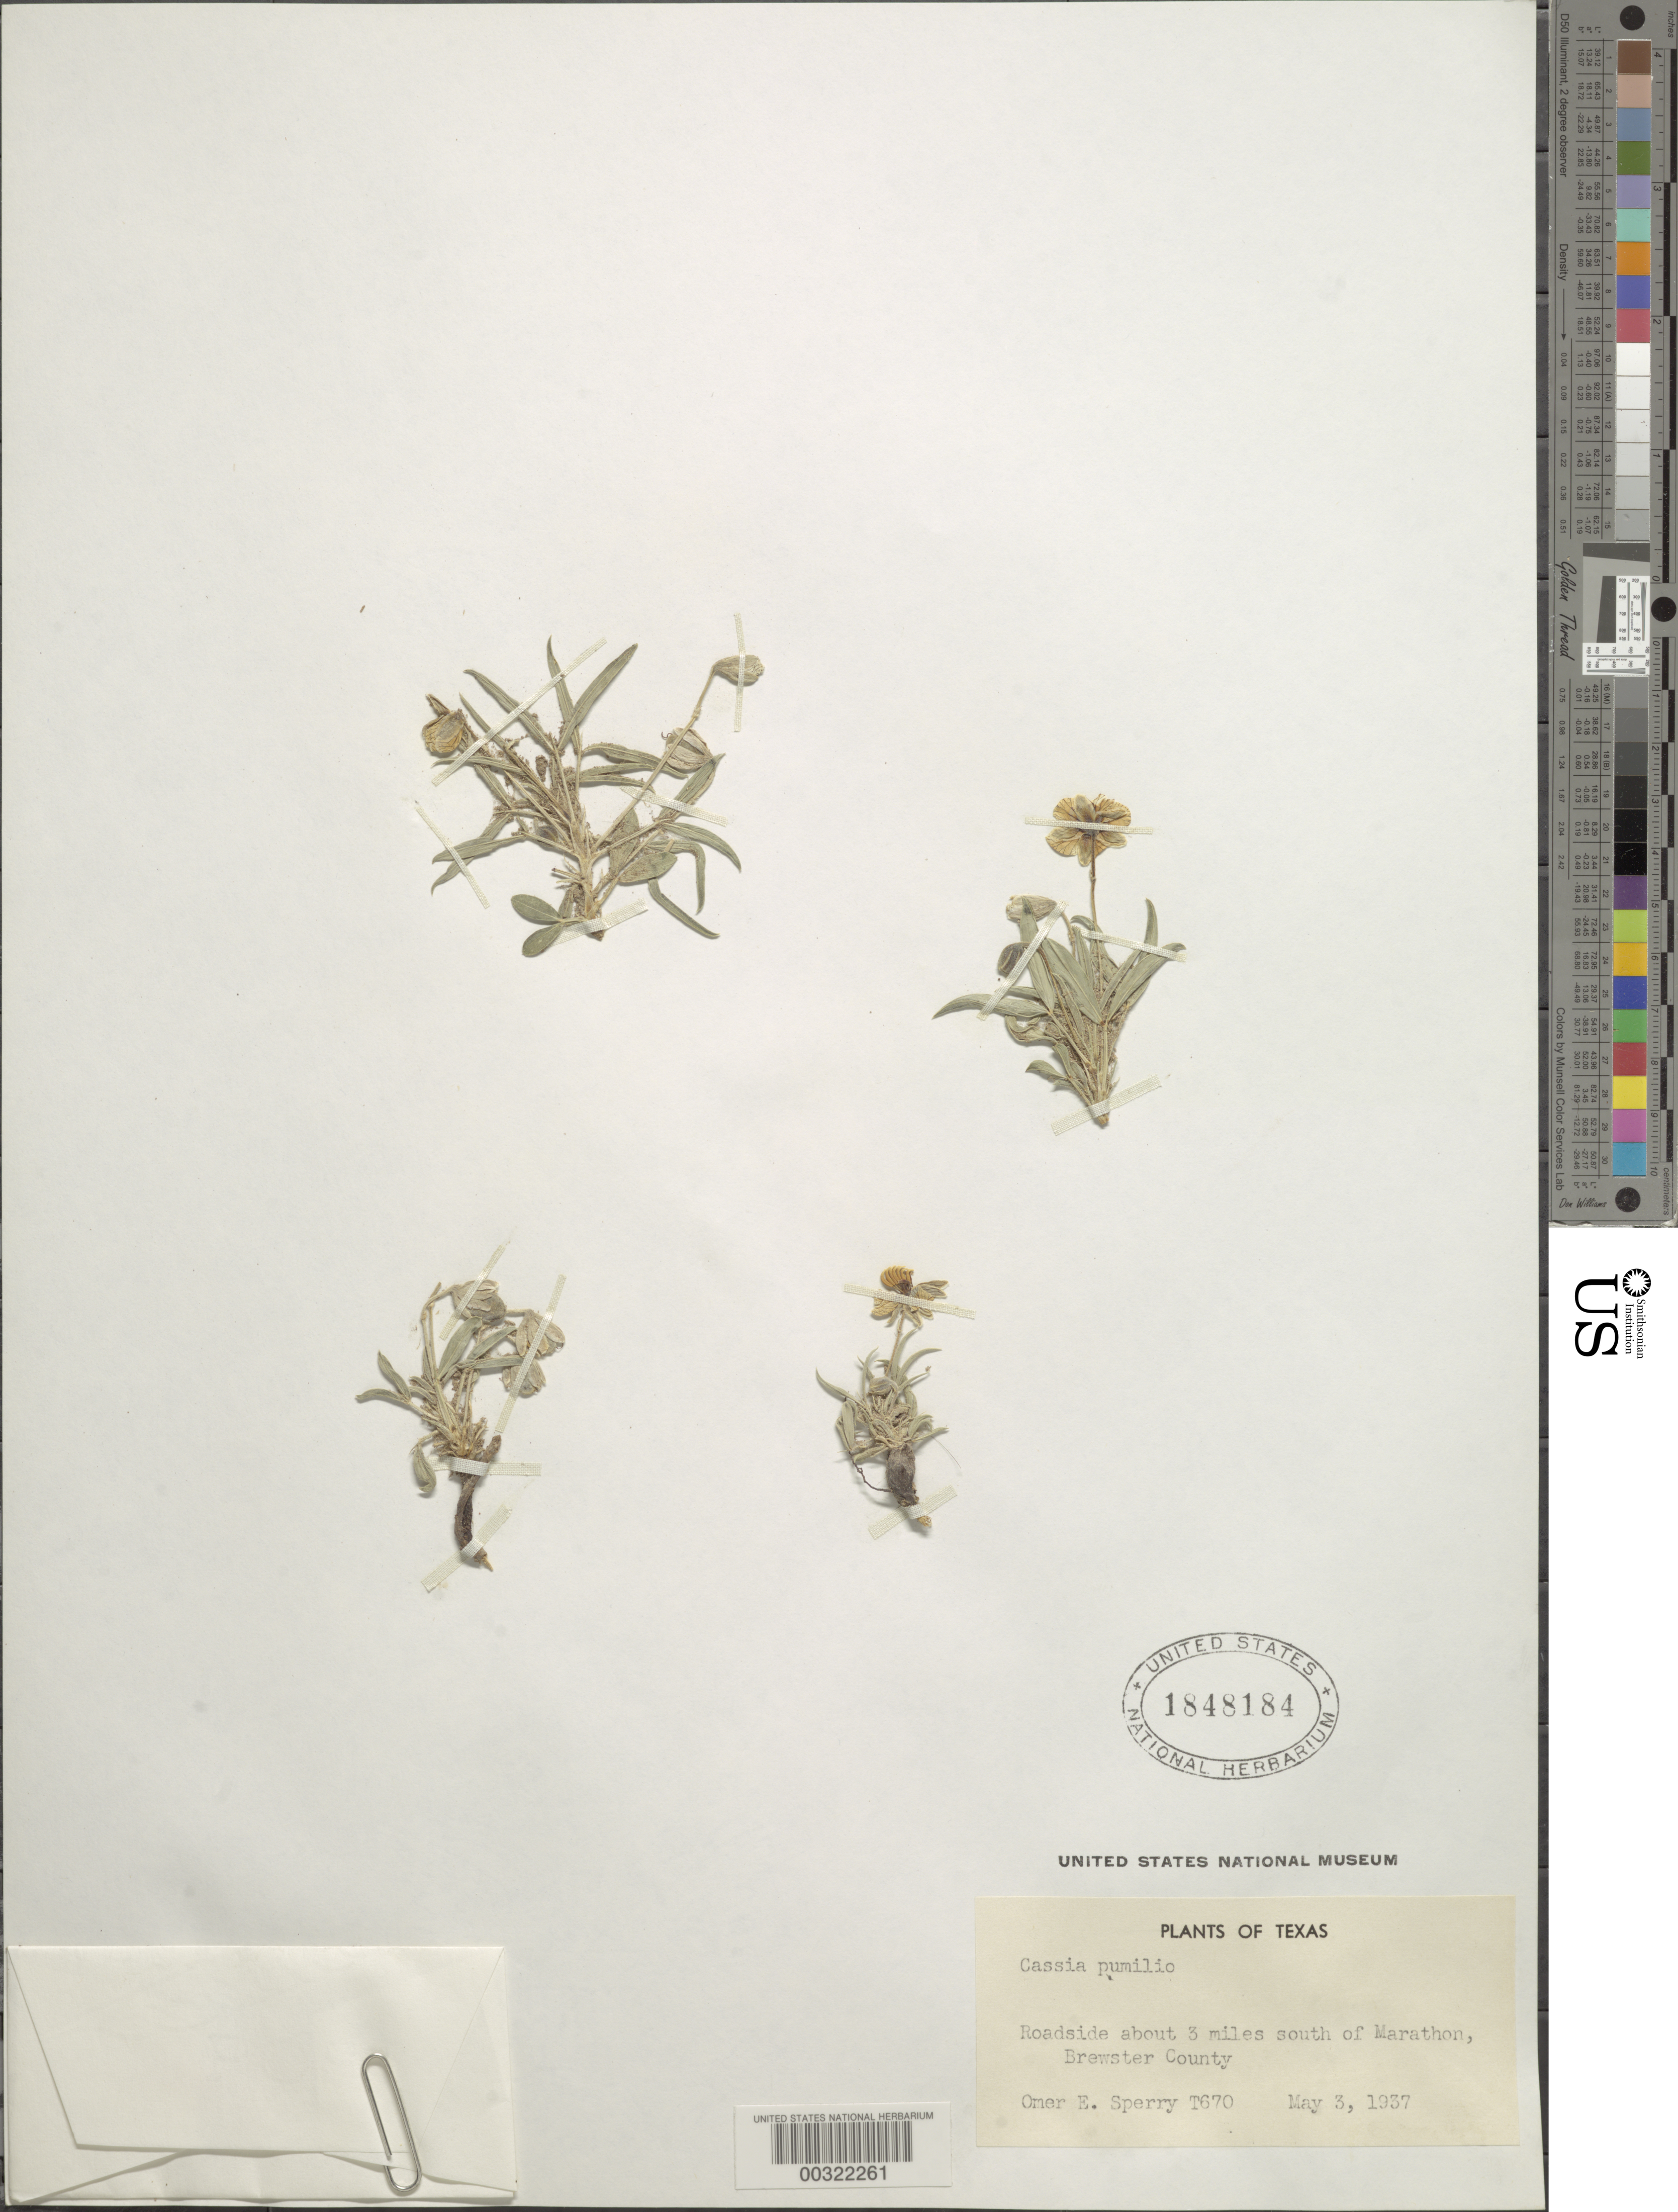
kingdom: Plantae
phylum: Tracheophyta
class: Magnoliopsida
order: Fabales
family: Fabaceae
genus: Senna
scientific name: Senna pumilio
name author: (A. Gray) H.S. Irwin & Barneby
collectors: O. E. Sperry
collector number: T670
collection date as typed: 03 May 1937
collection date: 1937-05-03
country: United States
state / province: Texas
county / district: Brewster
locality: About 3 mi s of marathon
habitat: Along roadside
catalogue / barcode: US 1848184